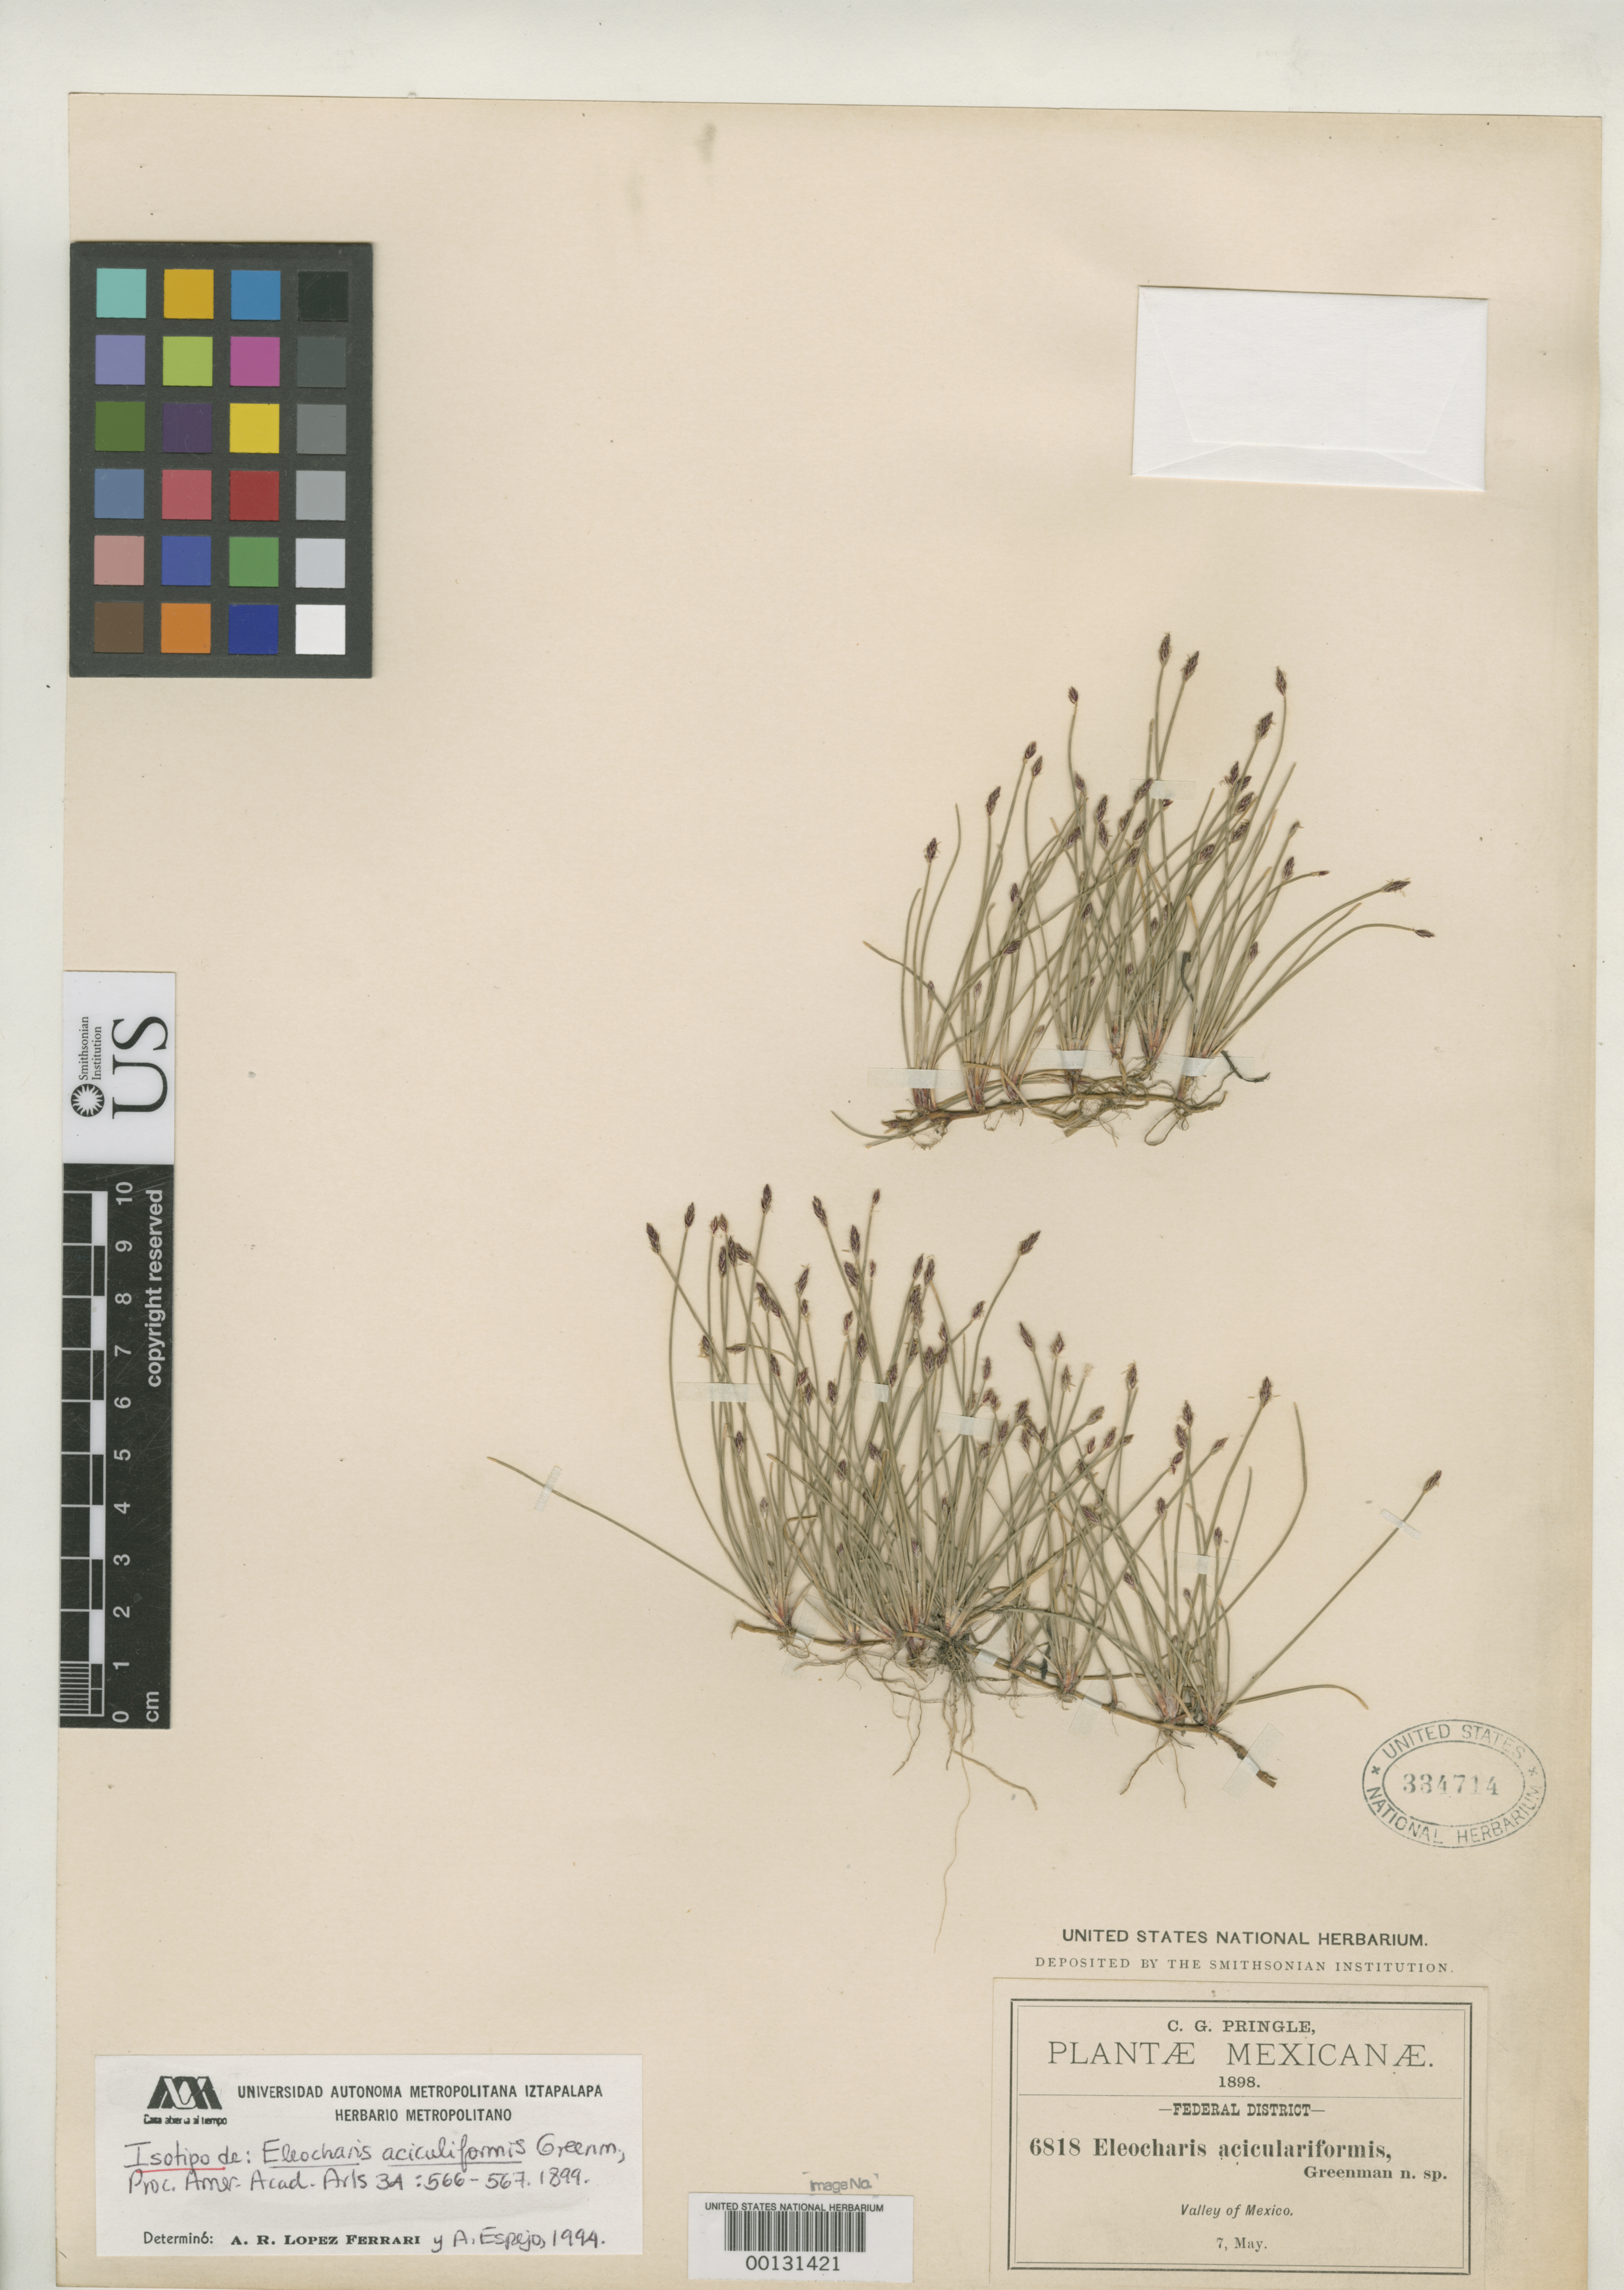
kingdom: Plantae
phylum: Tracheophyta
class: Liliopsida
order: Poales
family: Cyperaceae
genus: Eleocharis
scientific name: Eleocharis aciculariformis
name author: Greenm.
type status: Isotype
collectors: C. G. Pringle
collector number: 6818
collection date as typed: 07 May 1898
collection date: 1898-05-07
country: Mexico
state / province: Distrito Federal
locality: Valley of Mexico.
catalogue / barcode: US 334714